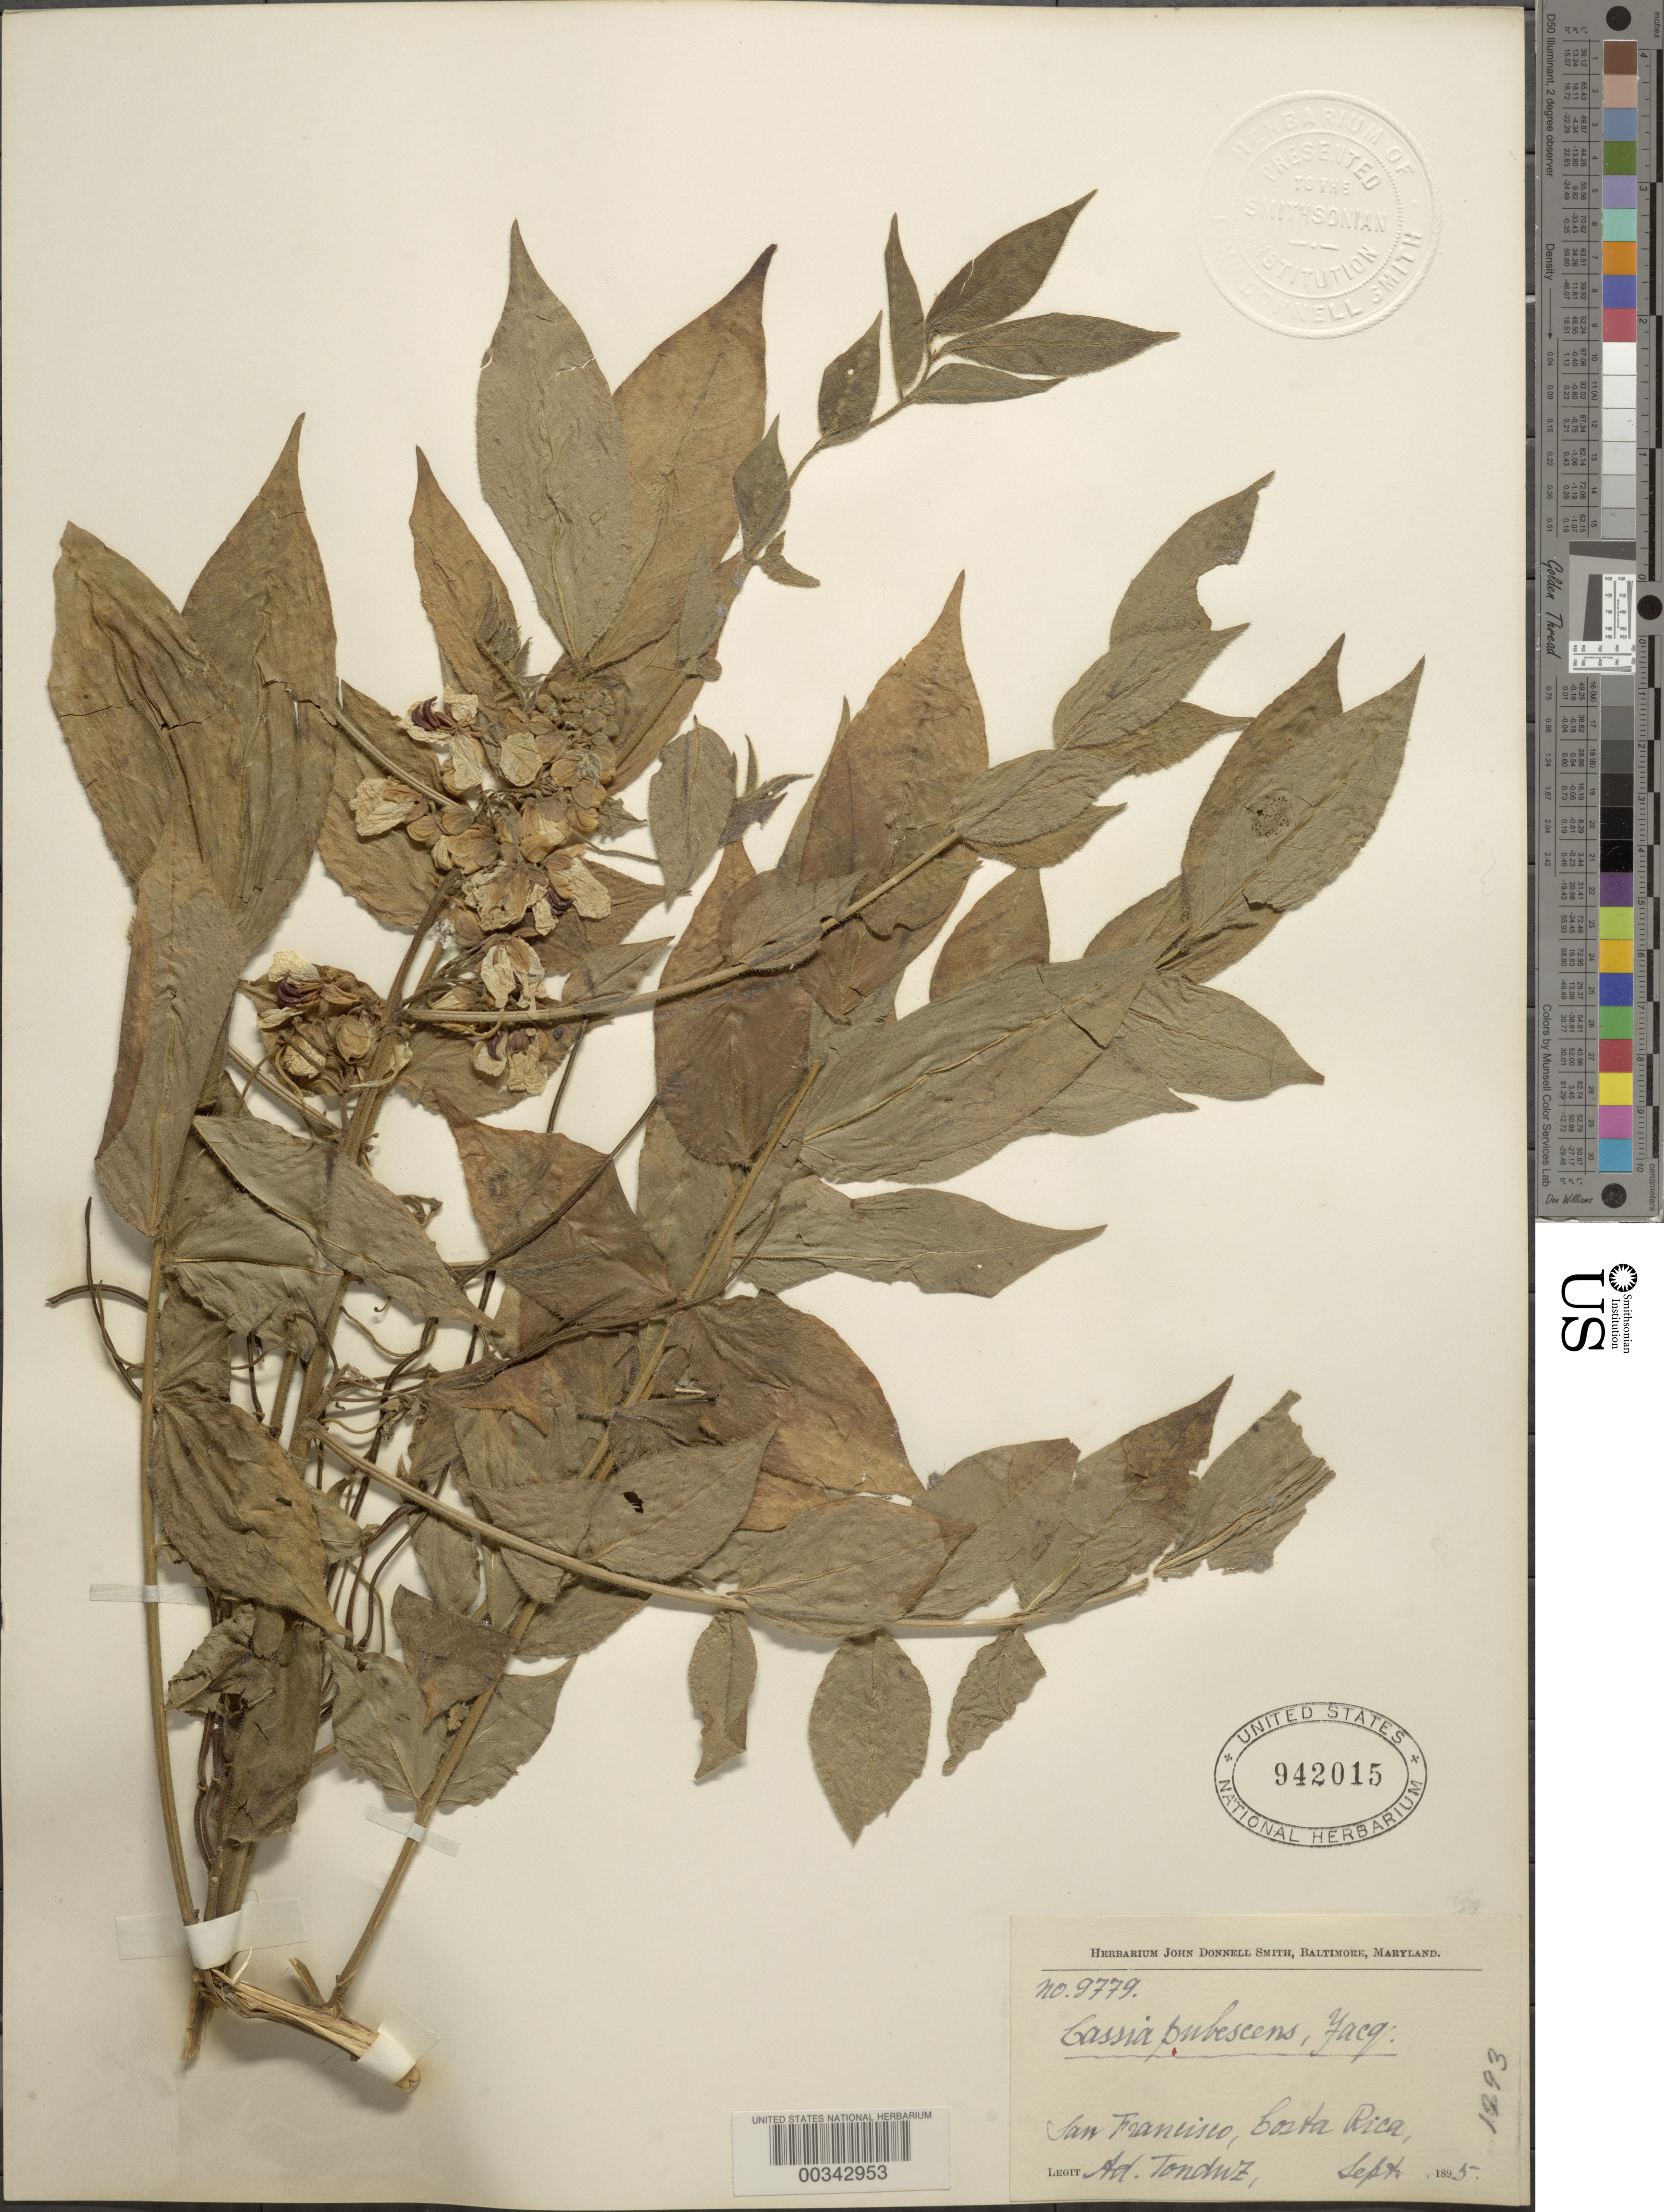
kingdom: Plantae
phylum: Tracheophyta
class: Magnoliopsida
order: Fabales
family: Fabaceae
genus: Senna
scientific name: Senna hirsuta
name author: (L.) H.S. Irwin & Barneby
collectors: A. Tonduz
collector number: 9779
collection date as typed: Sep 1895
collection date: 1895-09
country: Costa Rica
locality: San Francisco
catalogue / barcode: US 942015